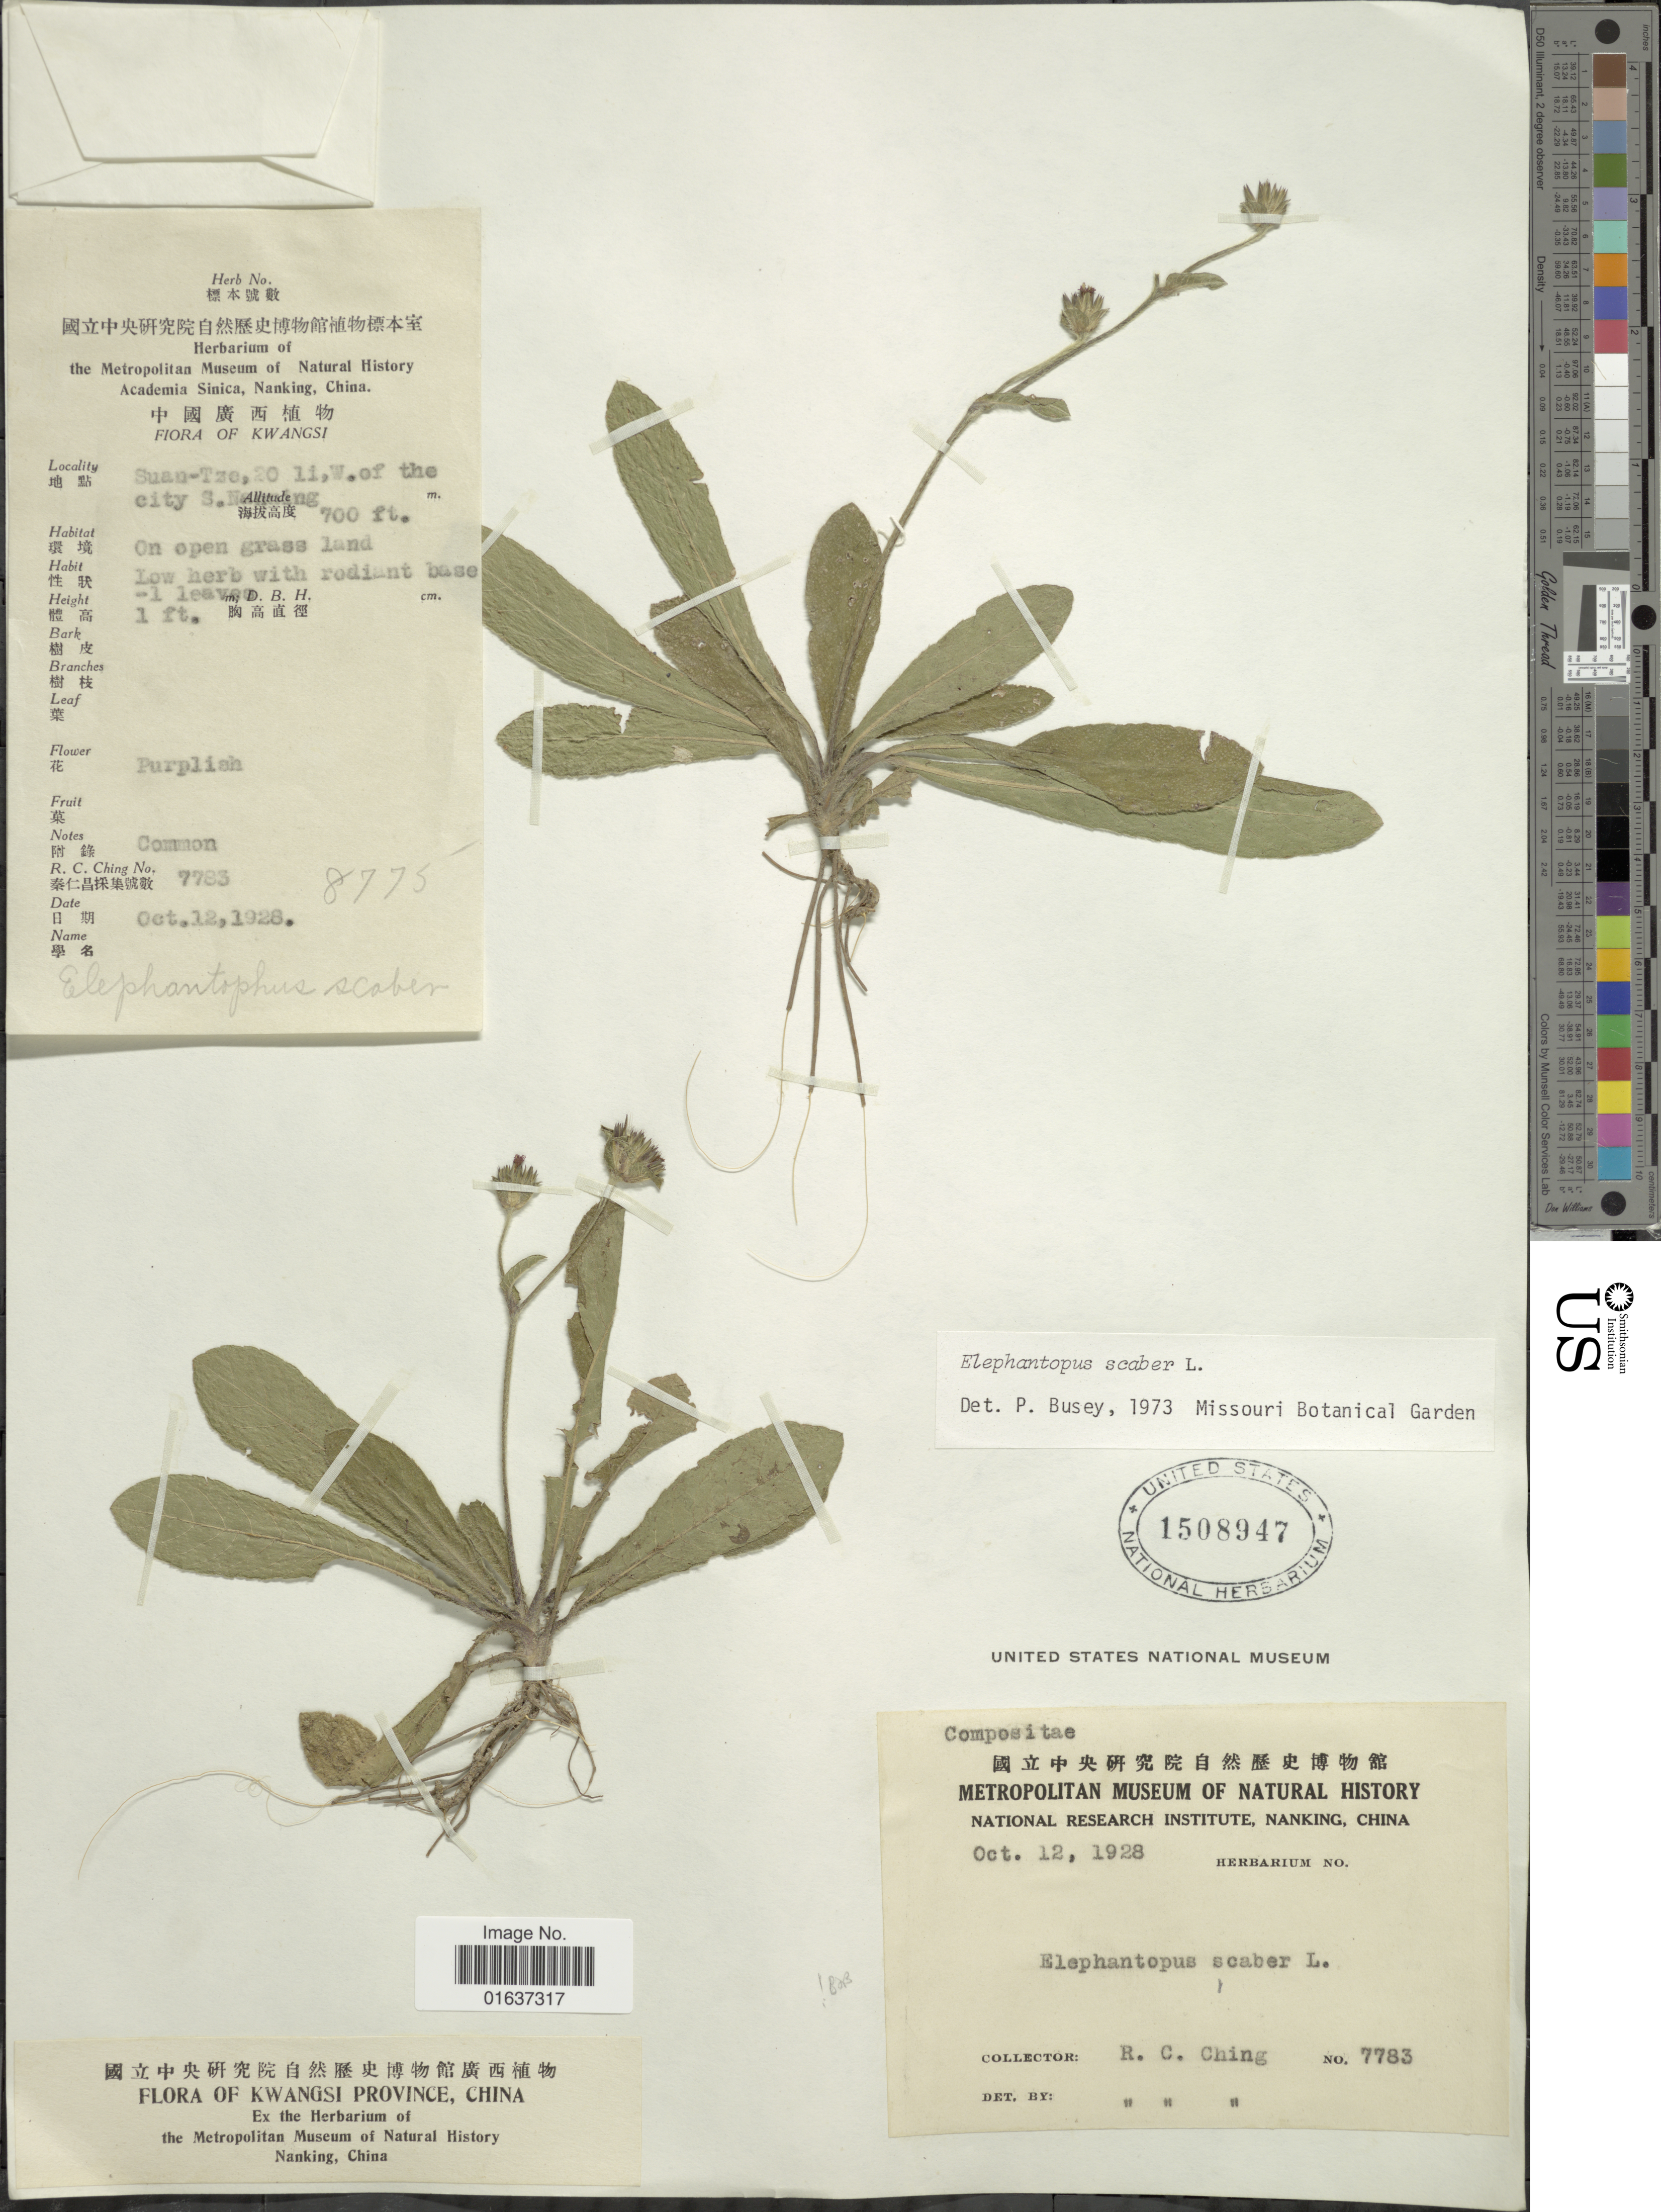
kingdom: Plantae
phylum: Tracheophyta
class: Magnoliopsida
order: Asterales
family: Asteraceae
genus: Elephantopus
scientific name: Elephantopus scaber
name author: L.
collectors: R. C. Ching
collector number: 7783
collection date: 1928-10-12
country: China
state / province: Guangxi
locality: Suan-Tze, 20 li, W. of the city S. Nanning, on open grass land. Kwangsi Province.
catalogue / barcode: US 1508947